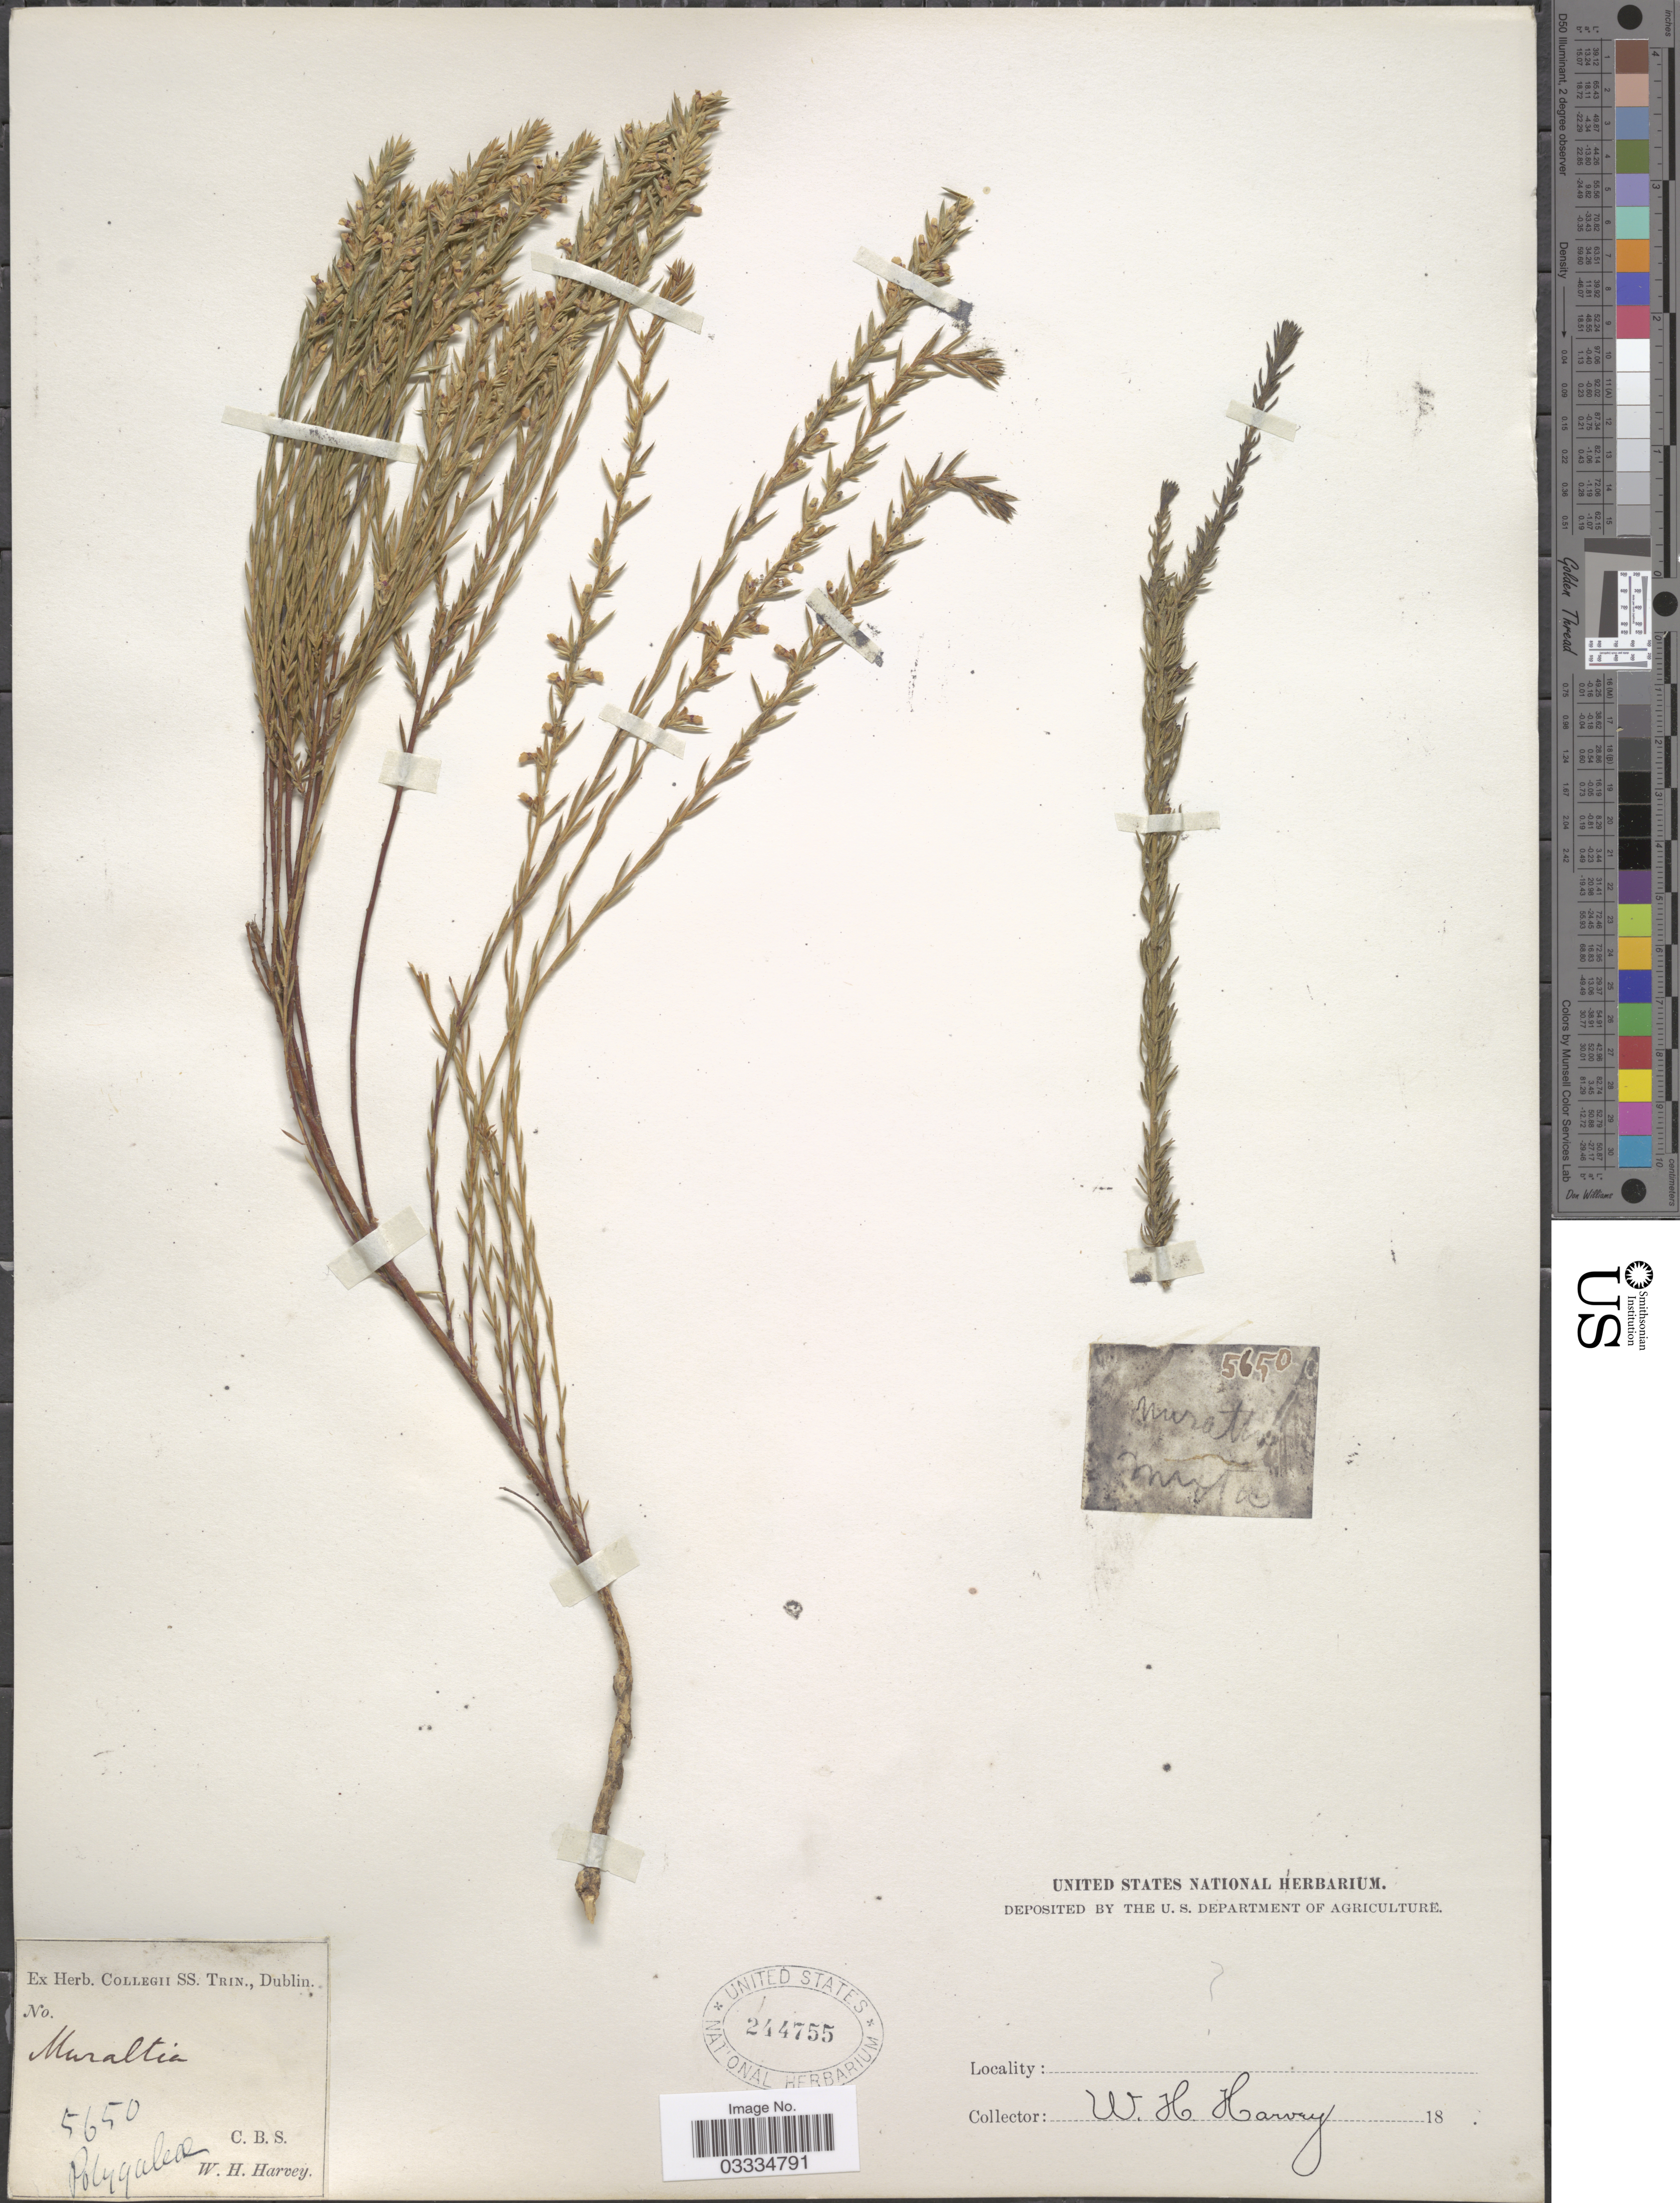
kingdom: Plantae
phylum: Tracheophyta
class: Magnoliopsida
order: Fabales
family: Polygalaceae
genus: Polygala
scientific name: Polygala sp.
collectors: W. Harvey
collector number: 5650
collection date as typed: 18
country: South Africa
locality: C. B. S.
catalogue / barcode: US 244755